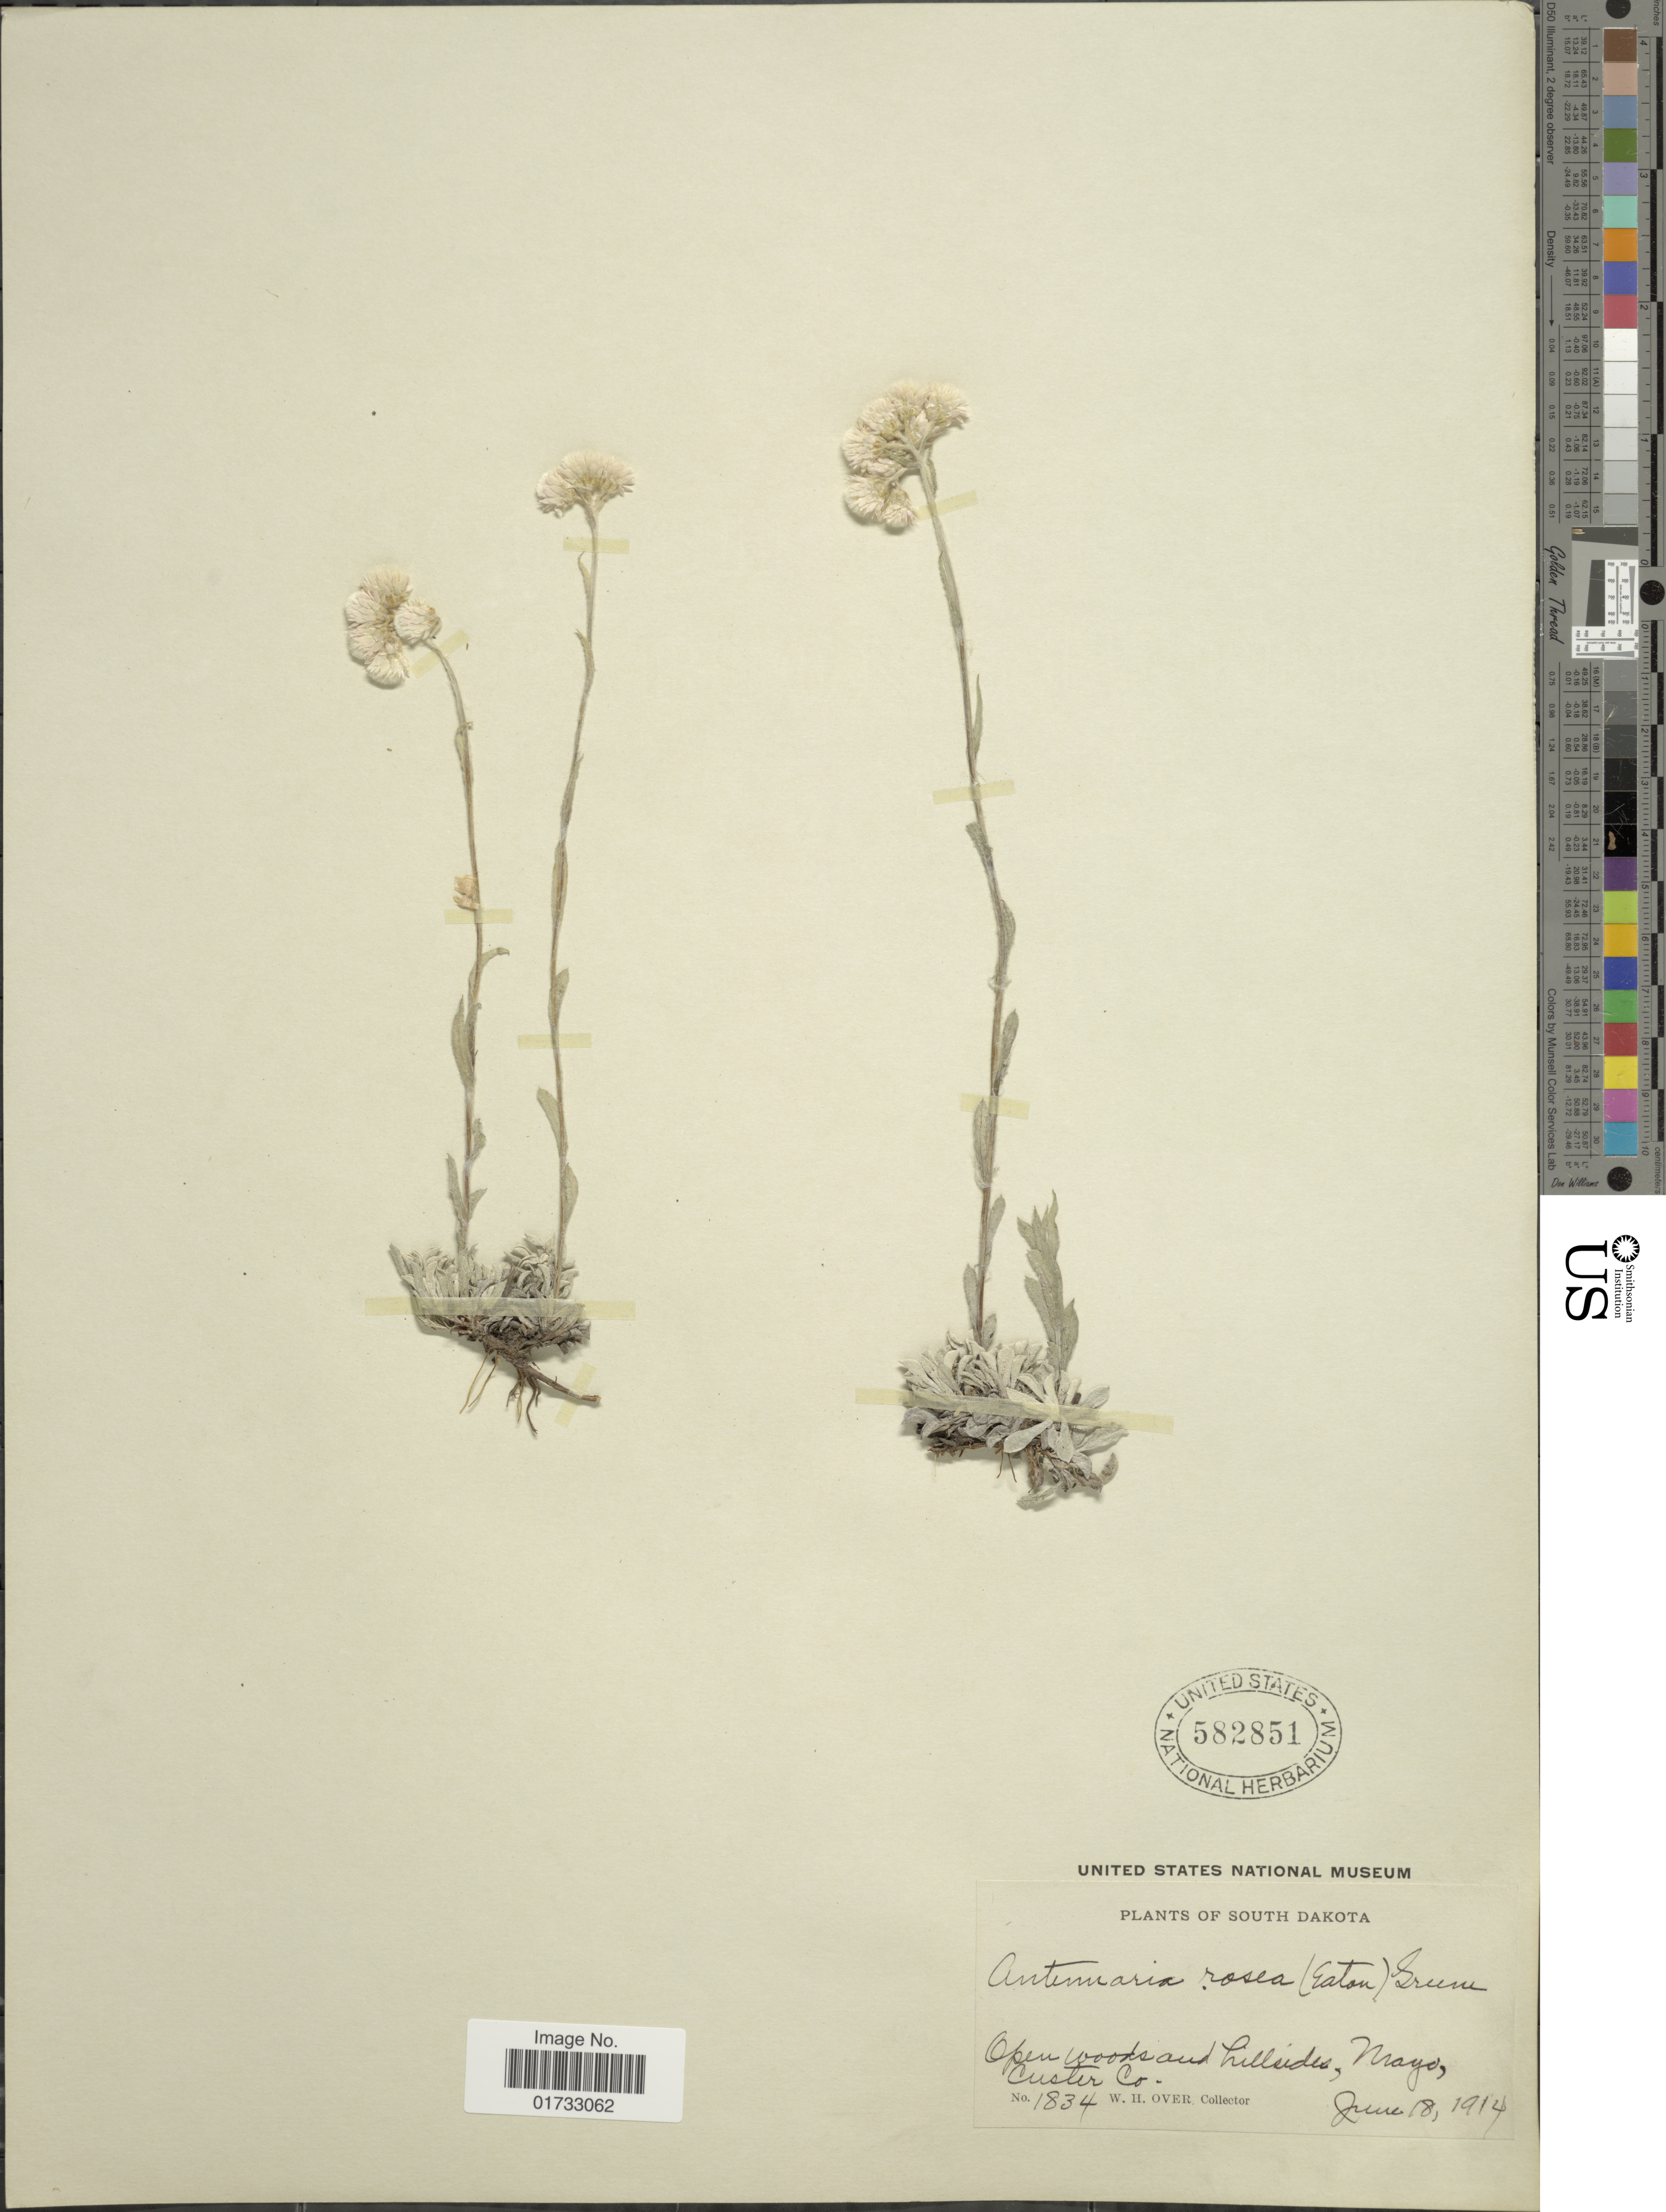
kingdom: Plantae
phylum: Tracheophyta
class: Magnoliopsida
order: Asterales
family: Asteraceae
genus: Antennaria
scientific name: Antennaria rosea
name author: Greene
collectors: W. Over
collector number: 1834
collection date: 1914-06-18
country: United States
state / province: South Dakota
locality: Open woods and hillsides, Mayo, Custer Co.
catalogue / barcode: US 582851